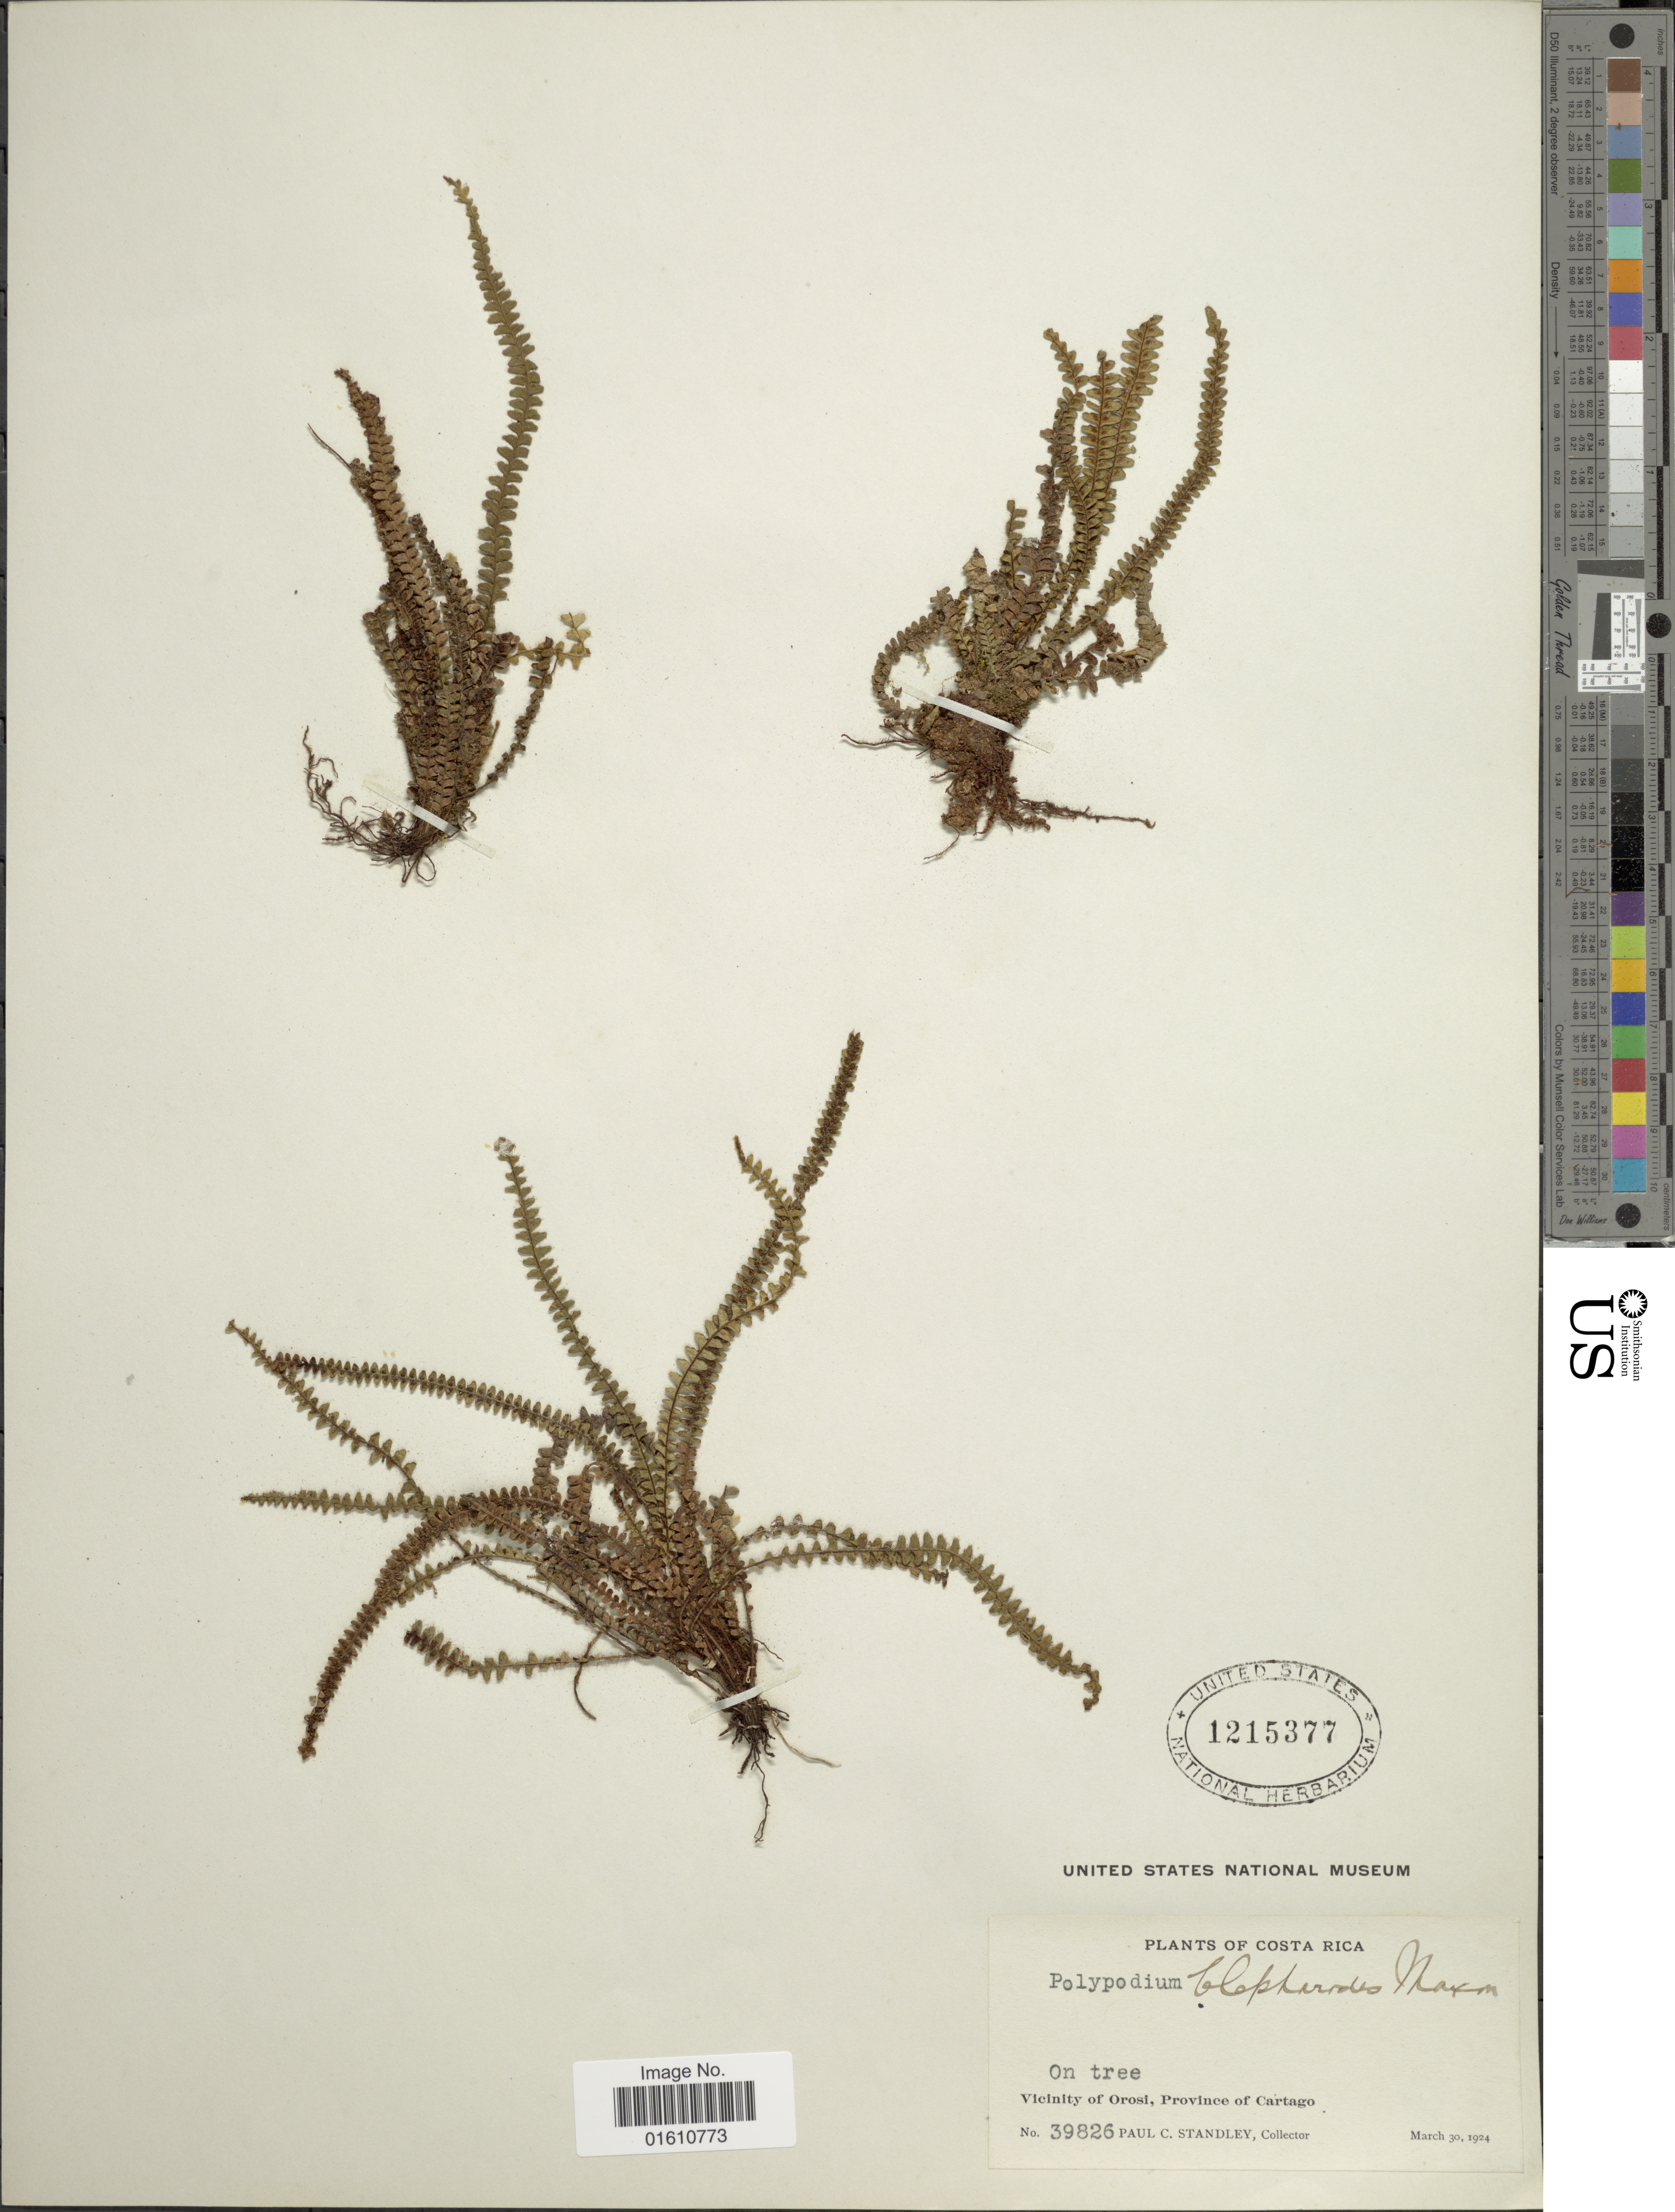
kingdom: Plantae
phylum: Tracheophyta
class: Polypodiopsida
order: Polypodiales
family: Polypodiaceae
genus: Moranopteris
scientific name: Moranopteris taenifolia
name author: (Jenman) R. Y. Hirai & J. Prado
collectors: P. C. Standley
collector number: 39826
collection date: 1924-03-30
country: Costa Rica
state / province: Cartago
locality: Vicinity of Orosi, Province of Cartago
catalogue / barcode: US 1215377